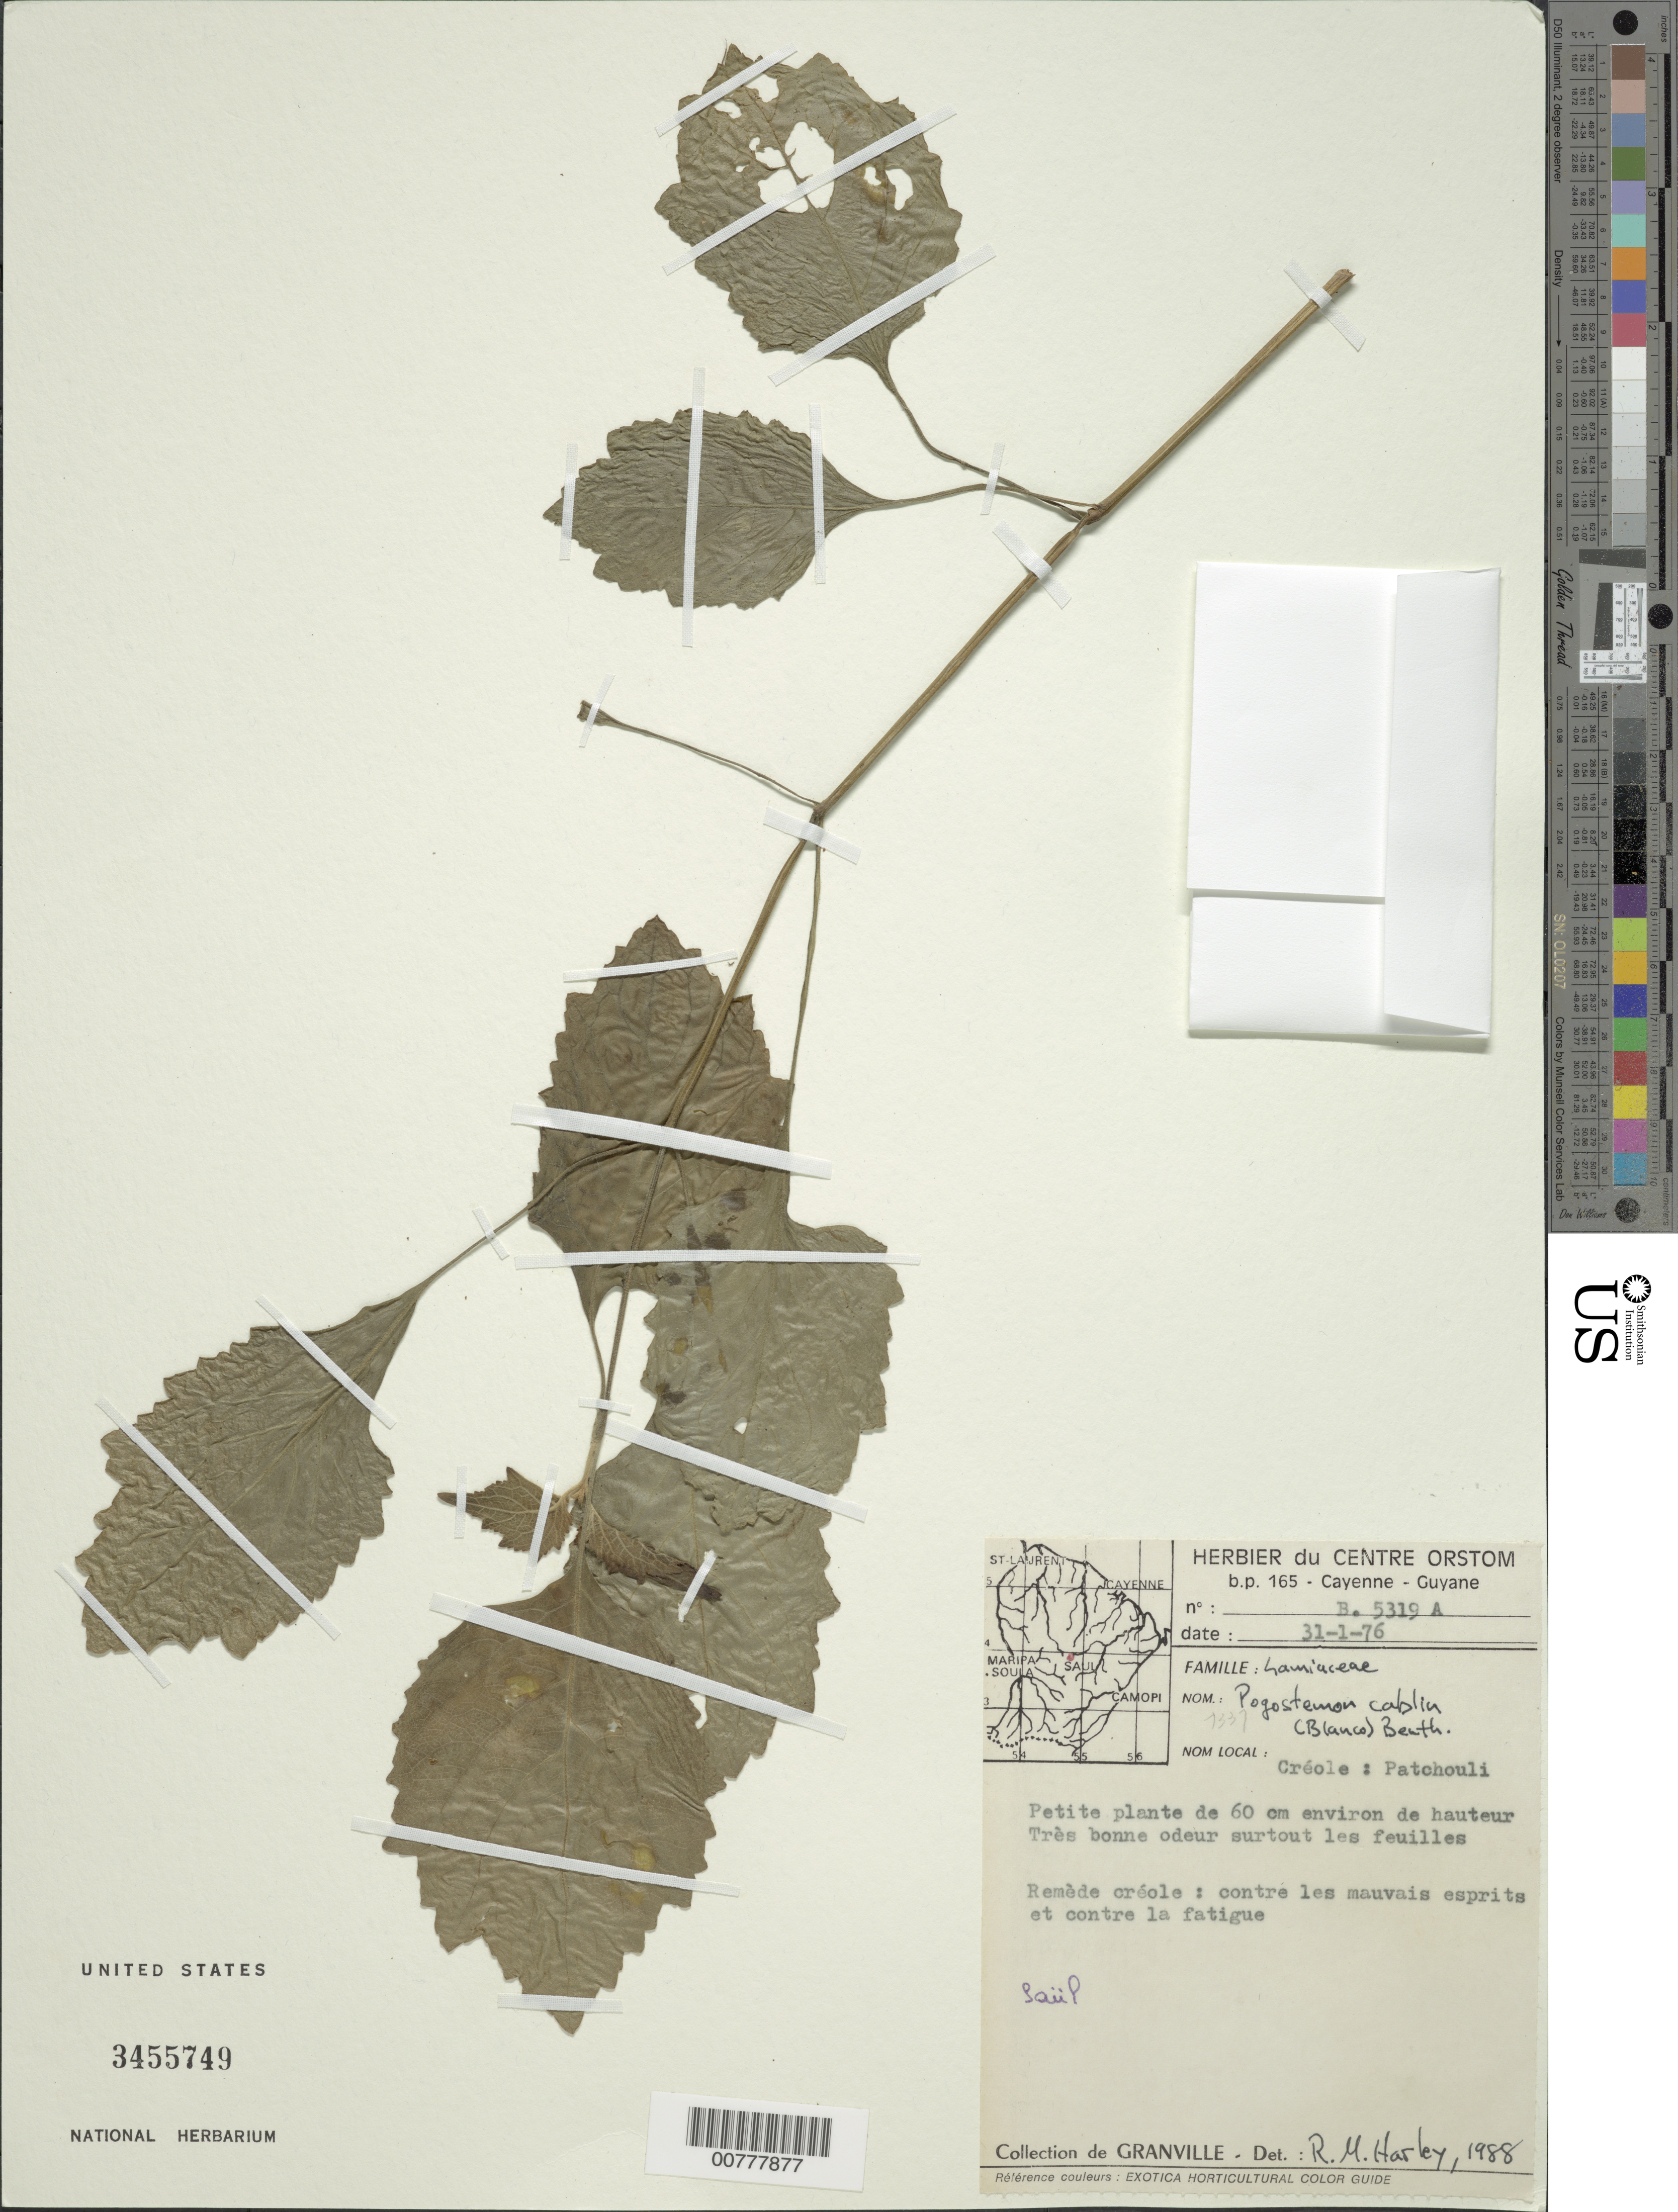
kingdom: Plantae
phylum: Tracheophyta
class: Magnoliopsida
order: Lamiales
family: Lamiaceae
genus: Pogostemon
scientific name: Pogostemon cabilia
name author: Benth.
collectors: J.-J. de Granville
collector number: B 5319 A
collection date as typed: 31-Jan-76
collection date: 1976-01-31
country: French Guiana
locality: Saül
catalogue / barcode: US 3455749